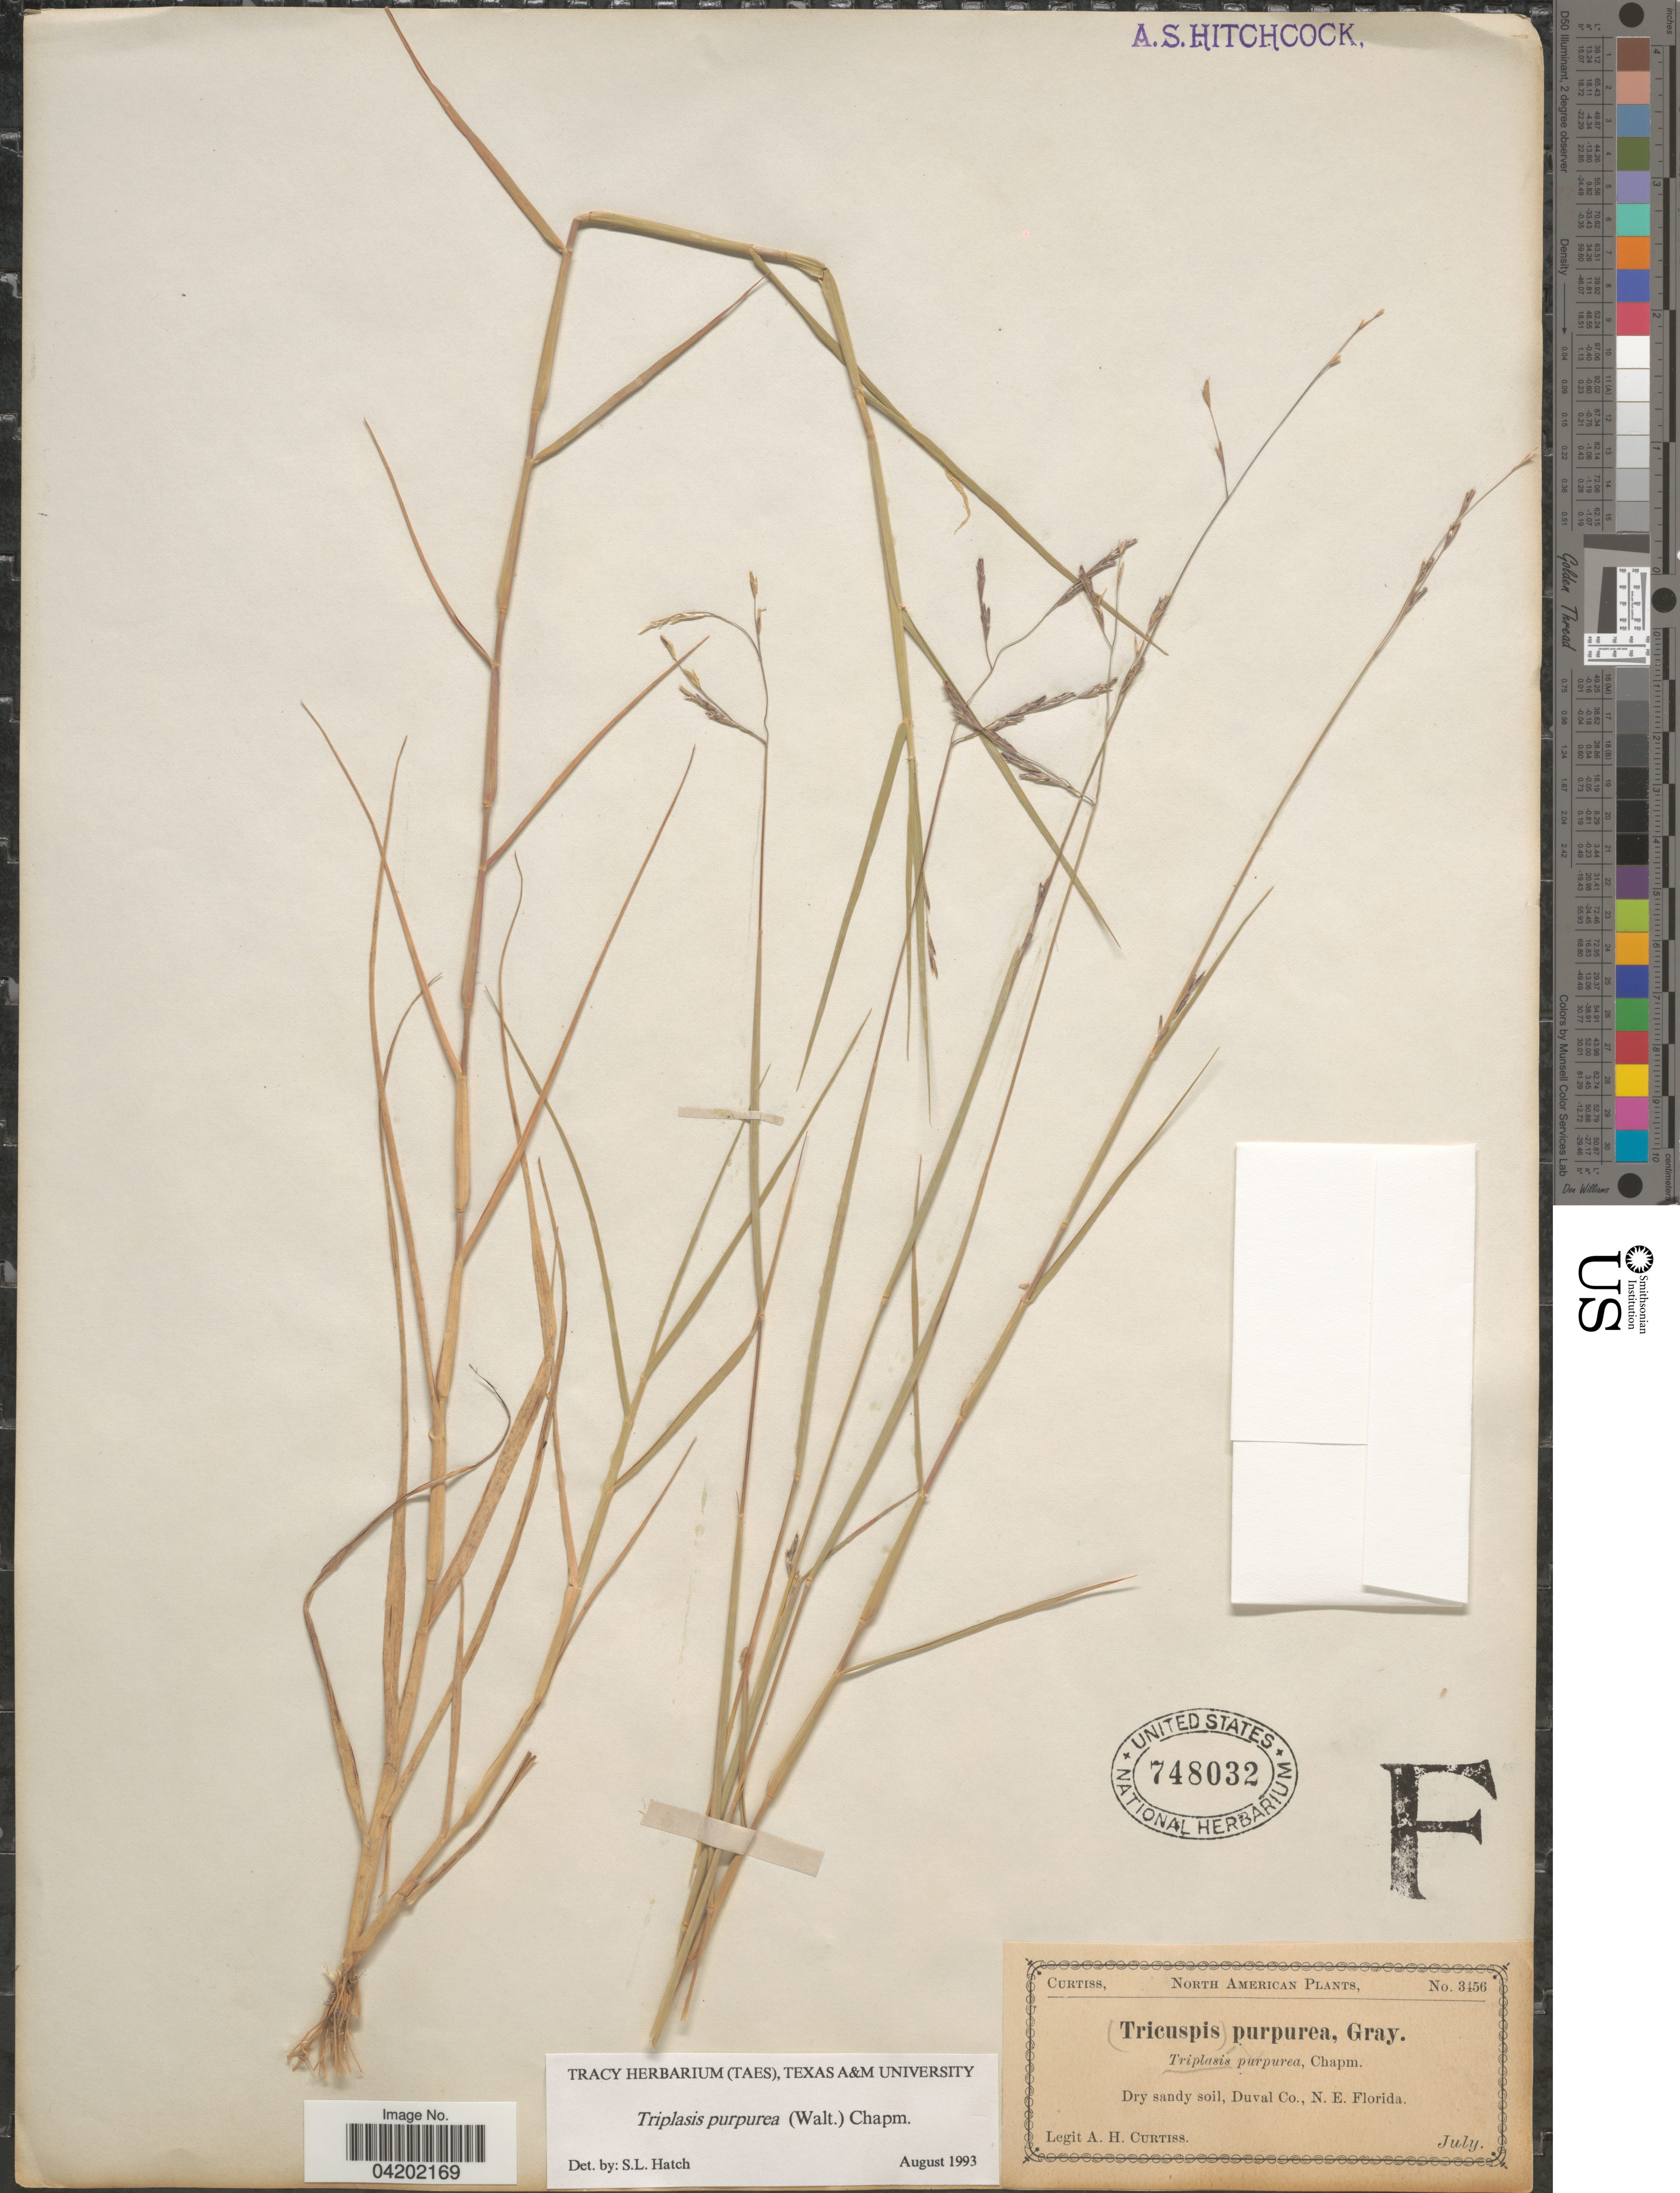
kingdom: Plantae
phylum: Tracheophyta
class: Liliopsida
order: Poales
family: Poaceae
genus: Triplasis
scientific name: Triplasis purpurea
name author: (Walter) Chapm.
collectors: A. H. Curtiss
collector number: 3456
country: United States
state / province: Florida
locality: Dry sandy soil, Duval Co., N. E. Florida.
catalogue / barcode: US 748032